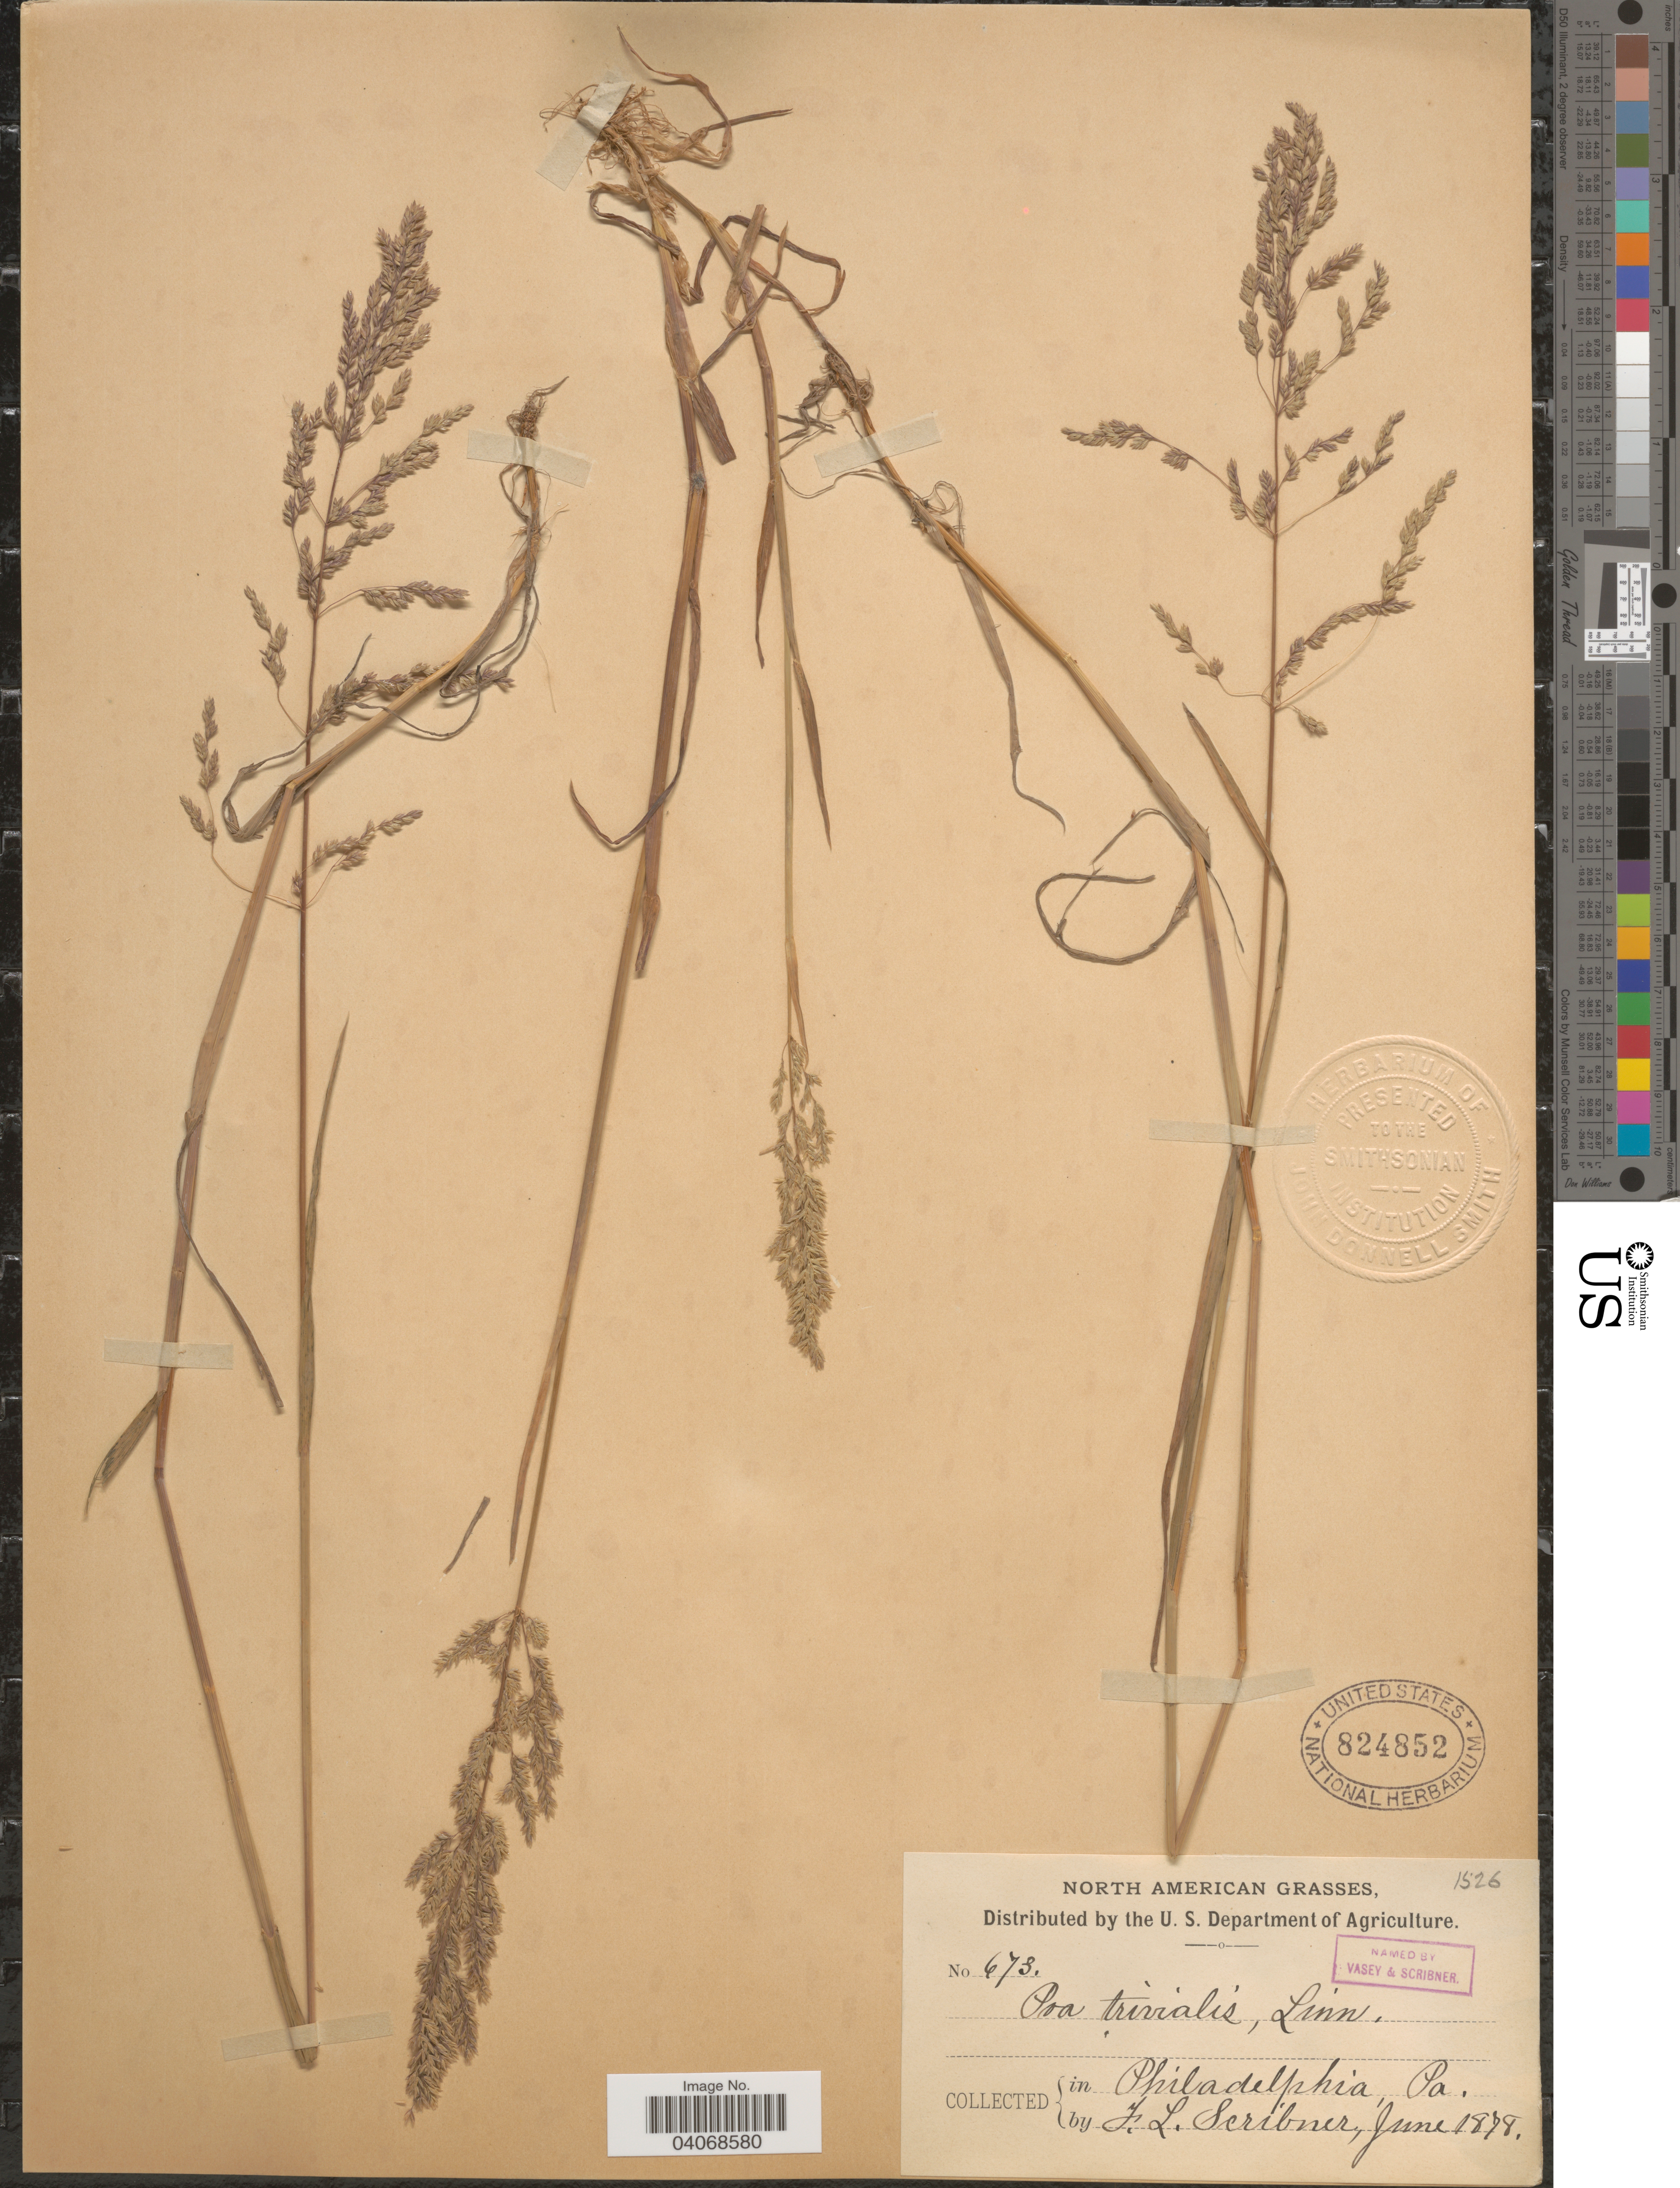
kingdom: Plantae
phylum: Tracheophyta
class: Liliopsida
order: Poales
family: Poaceae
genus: Poa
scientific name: Poa trivialis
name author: L.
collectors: F. L. Scribner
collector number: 673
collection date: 1878-06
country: United States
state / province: Pennsylvania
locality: Philadelphia.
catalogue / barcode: US 824852